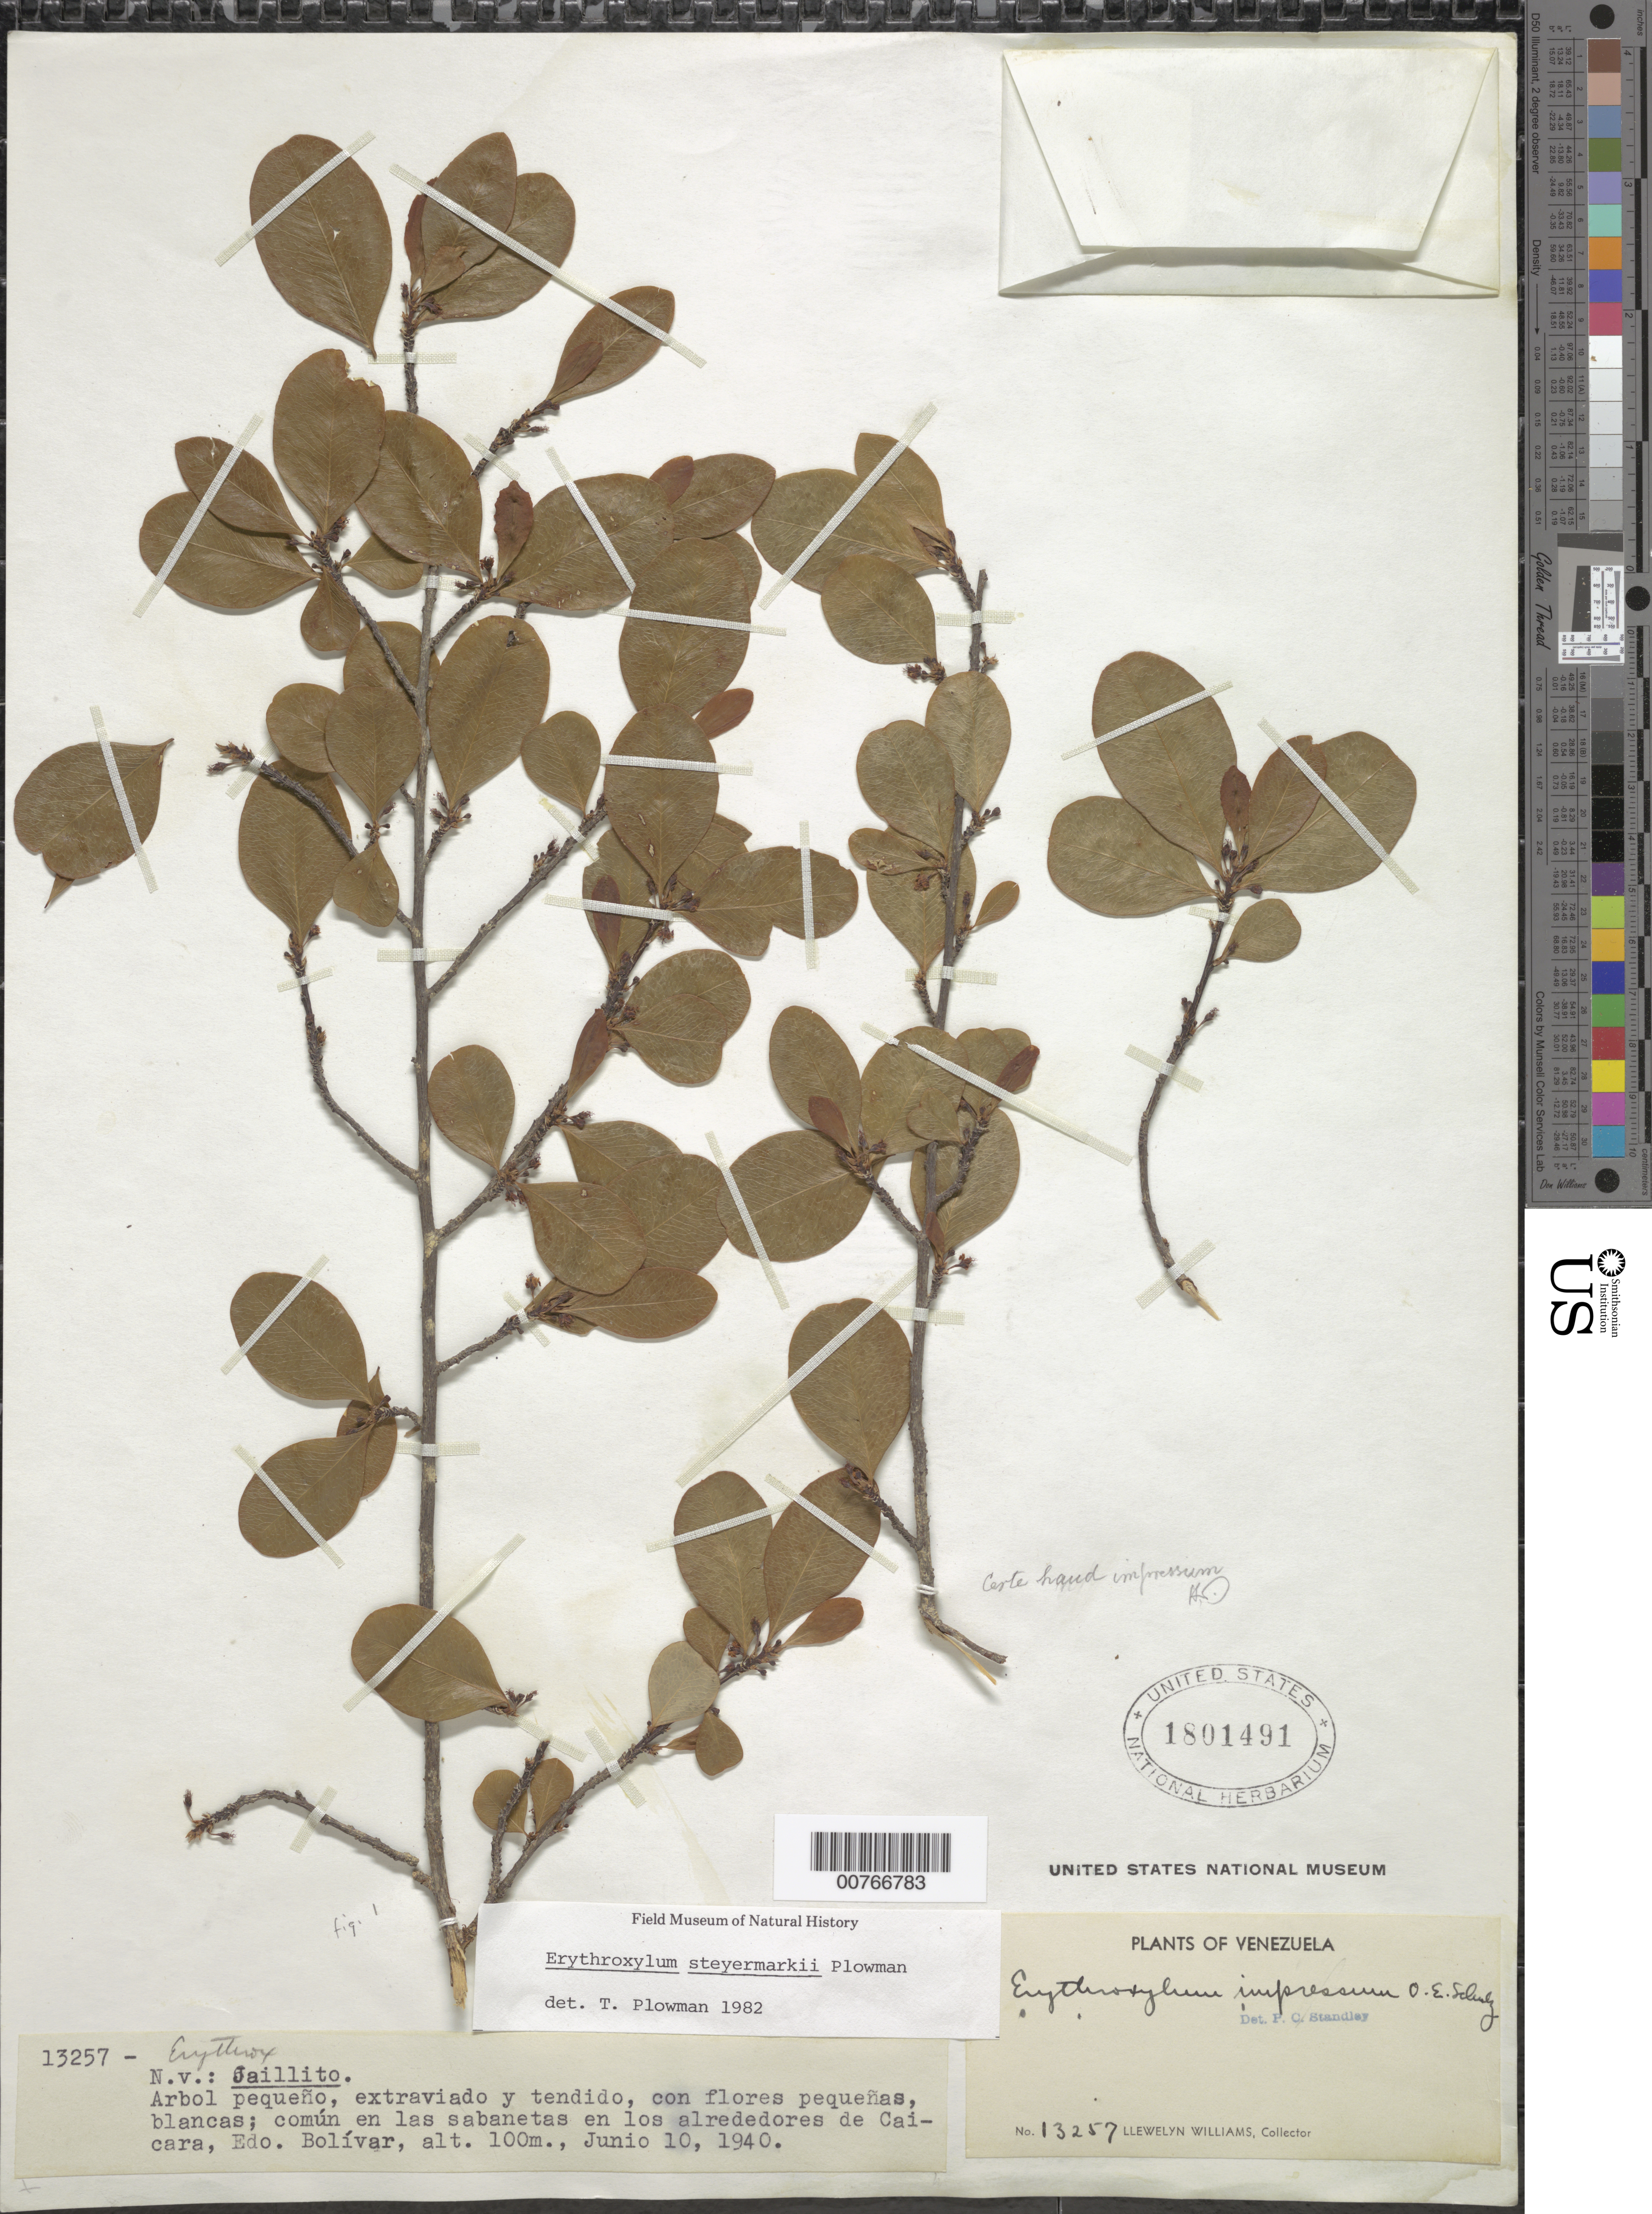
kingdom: Plantae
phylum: Tracheophyta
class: Magnoliopsida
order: Malpighiales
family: Erythroxylaceae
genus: Erythroxylum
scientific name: Erythroxylum steyermarkii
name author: Plowman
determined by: Plowman, Timothy C.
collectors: Ll. Williams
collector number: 13257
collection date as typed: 10-Jun-40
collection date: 1940-06-10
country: Venezuela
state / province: Bolívar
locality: Caicara, Medio Orinoco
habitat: Sabanetas en los alrededores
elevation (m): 100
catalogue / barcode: US 1801491